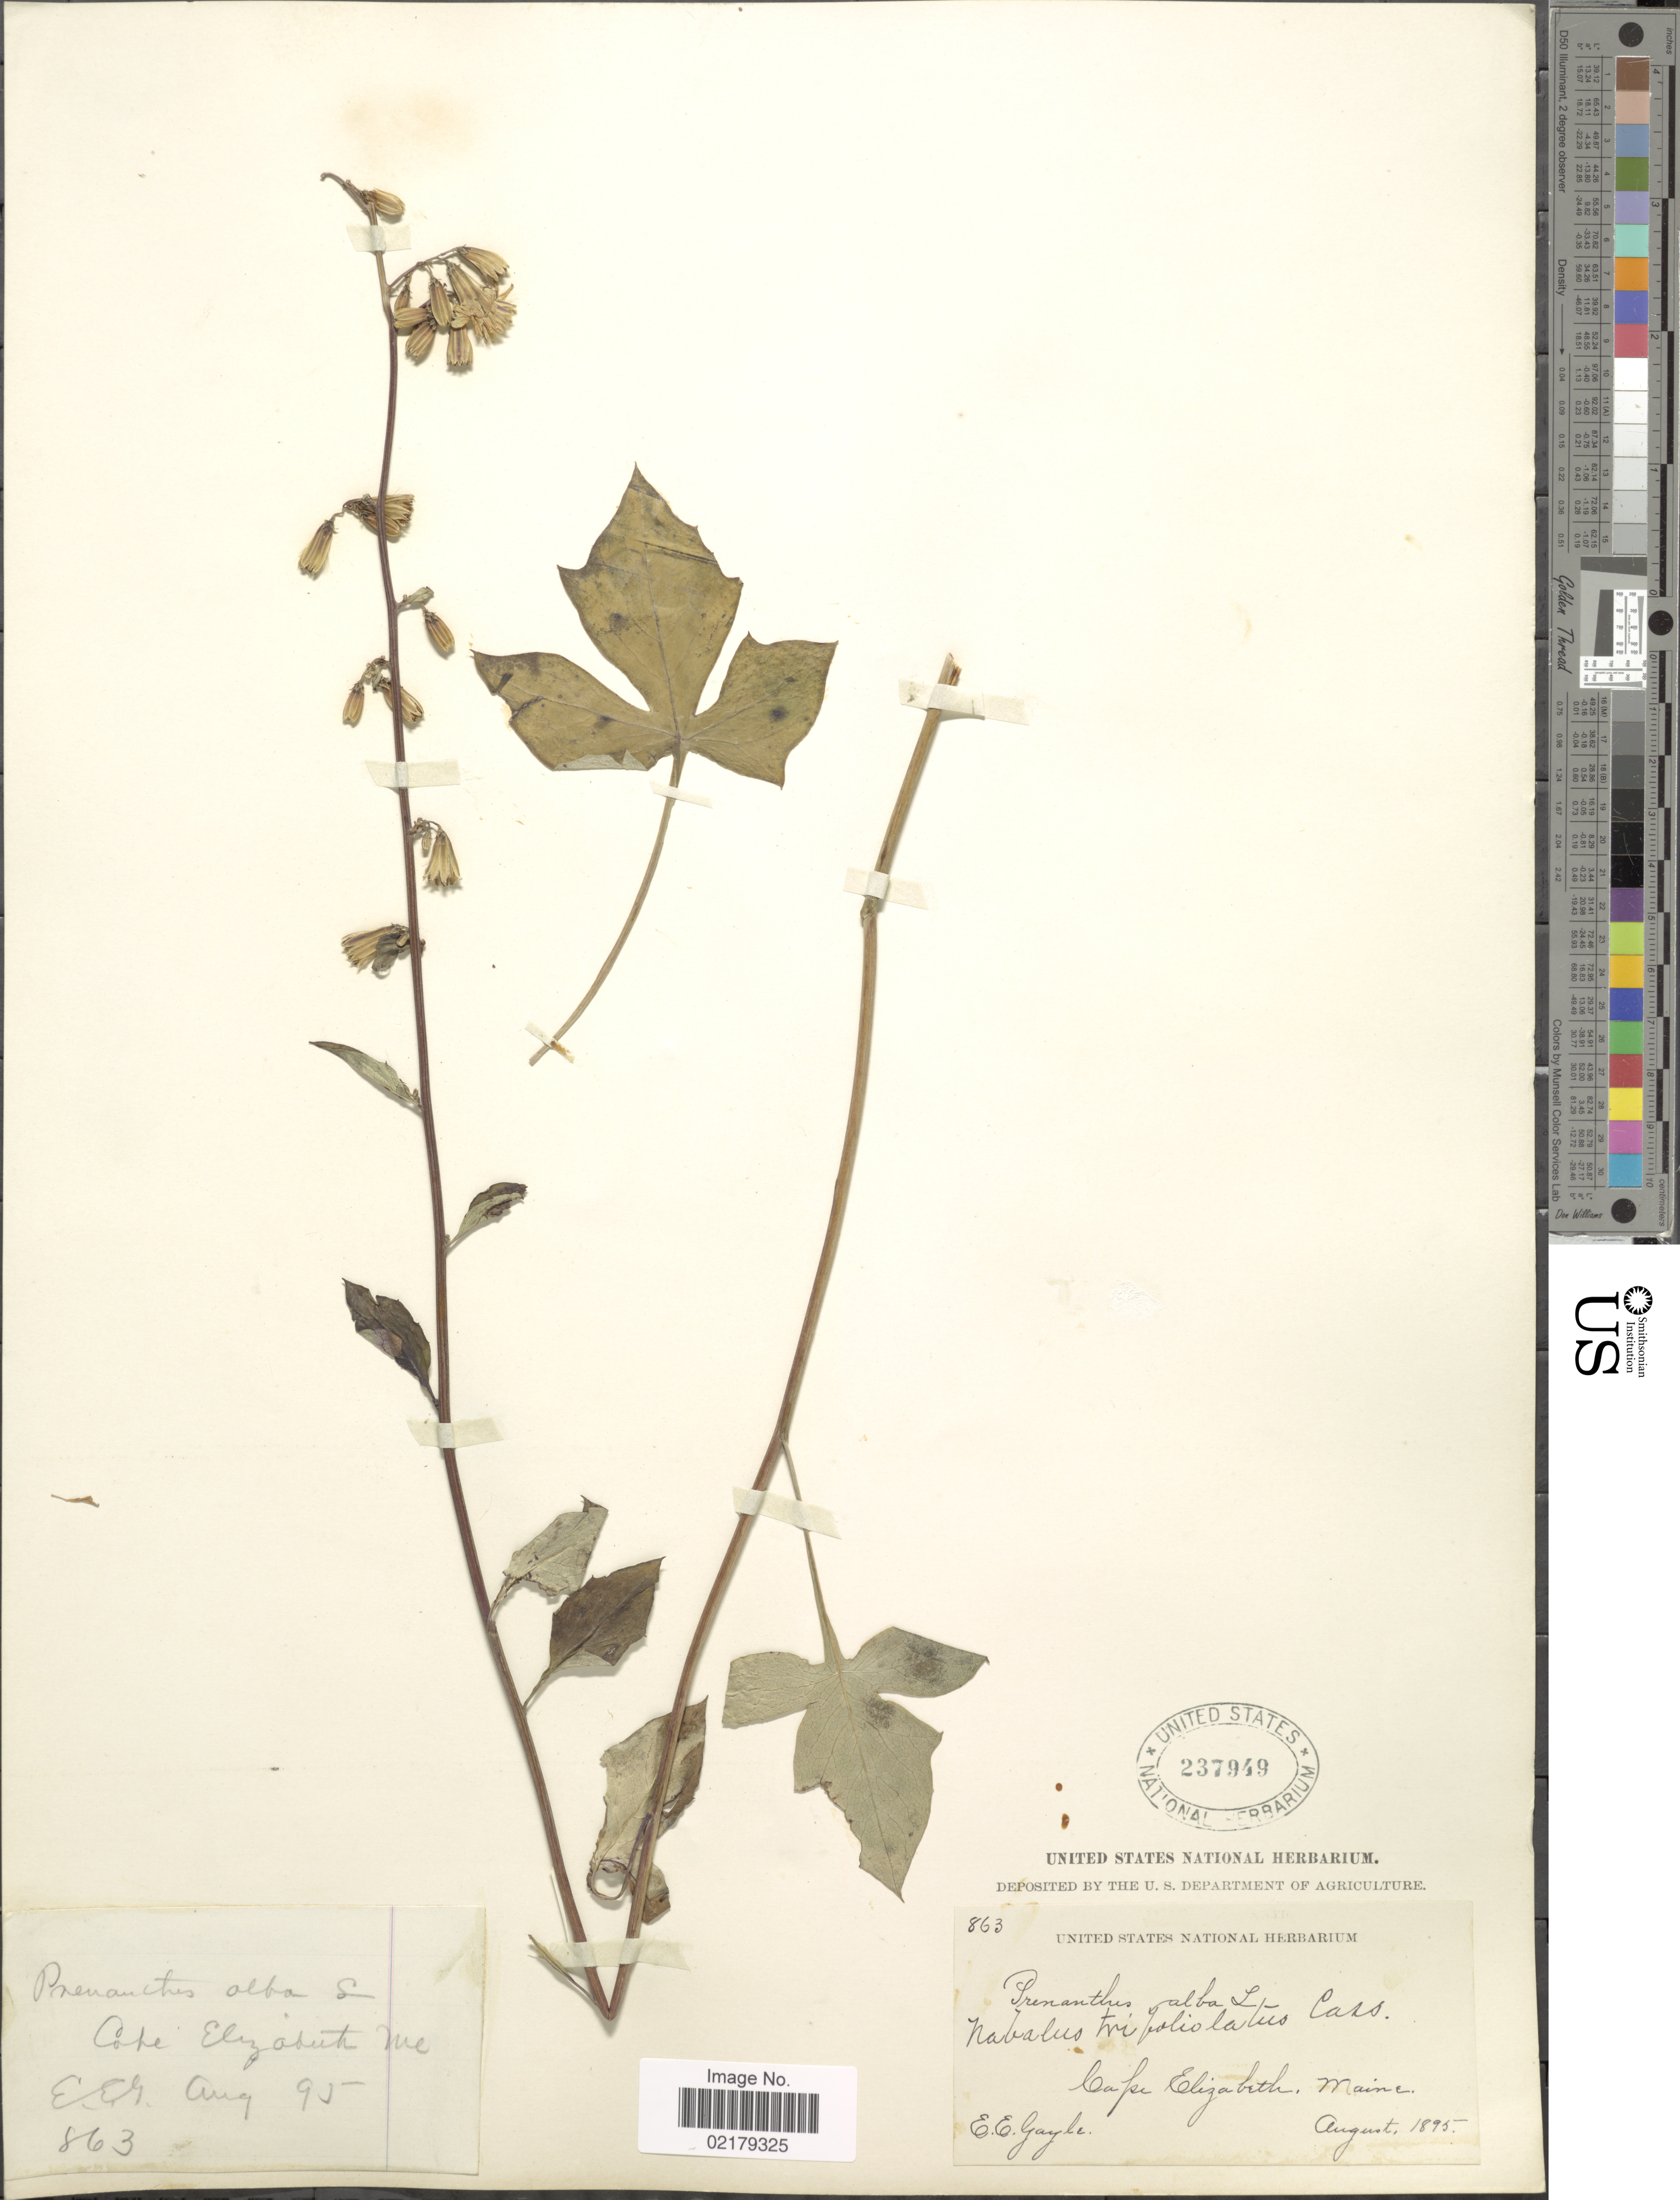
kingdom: Plantae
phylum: Tracheophyta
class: Magnoliopsida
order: Asterales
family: Asteraceae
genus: Nabalus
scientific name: Nabalus trifoliolatus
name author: Cass.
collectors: E. Gayle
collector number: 863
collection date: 1895-08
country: United States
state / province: Maine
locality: Caoe Elizabeth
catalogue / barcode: US 237949